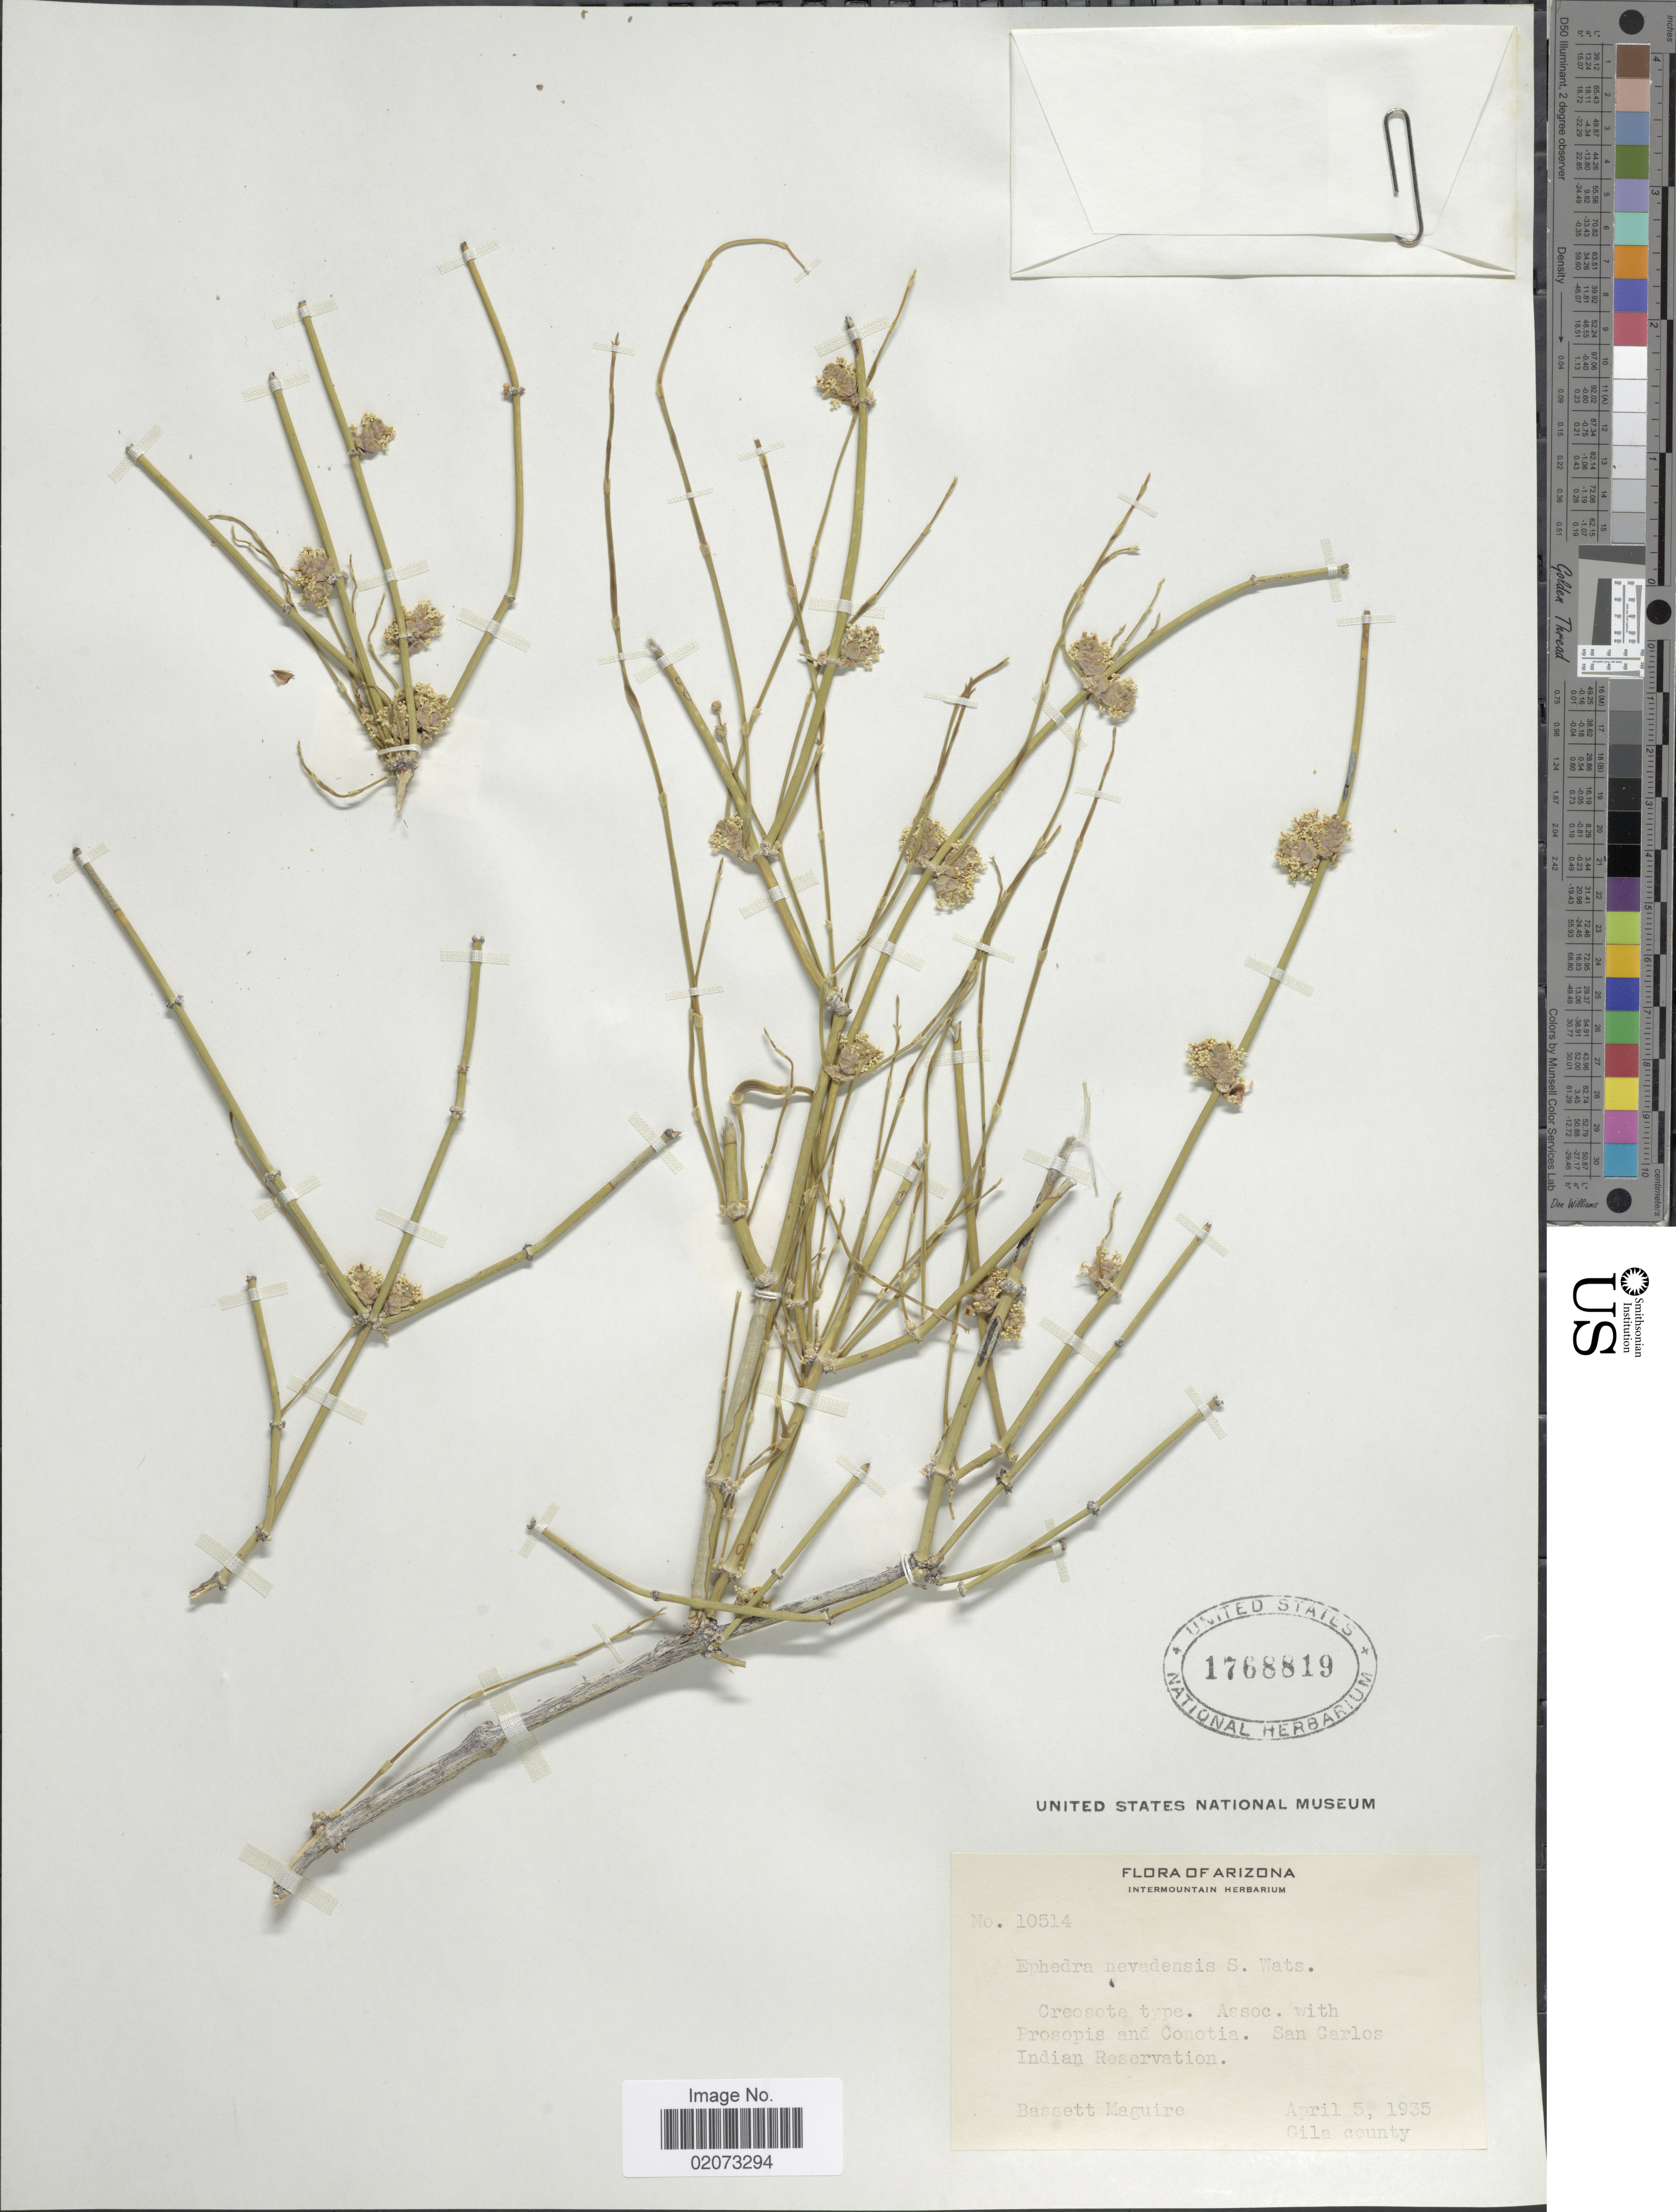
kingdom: Plantae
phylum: Tracheophyta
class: Gnetopsida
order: Ephedrales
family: Ephedraceae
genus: Ephedra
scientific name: Ephedra nevadensis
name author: S. Watson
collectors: B. Maguire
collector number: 10514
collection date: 1935-04-05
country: United States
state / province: Arizona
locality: Arizona, San Carlos Indian Reservation. Gila County.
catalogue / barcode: US 1768819